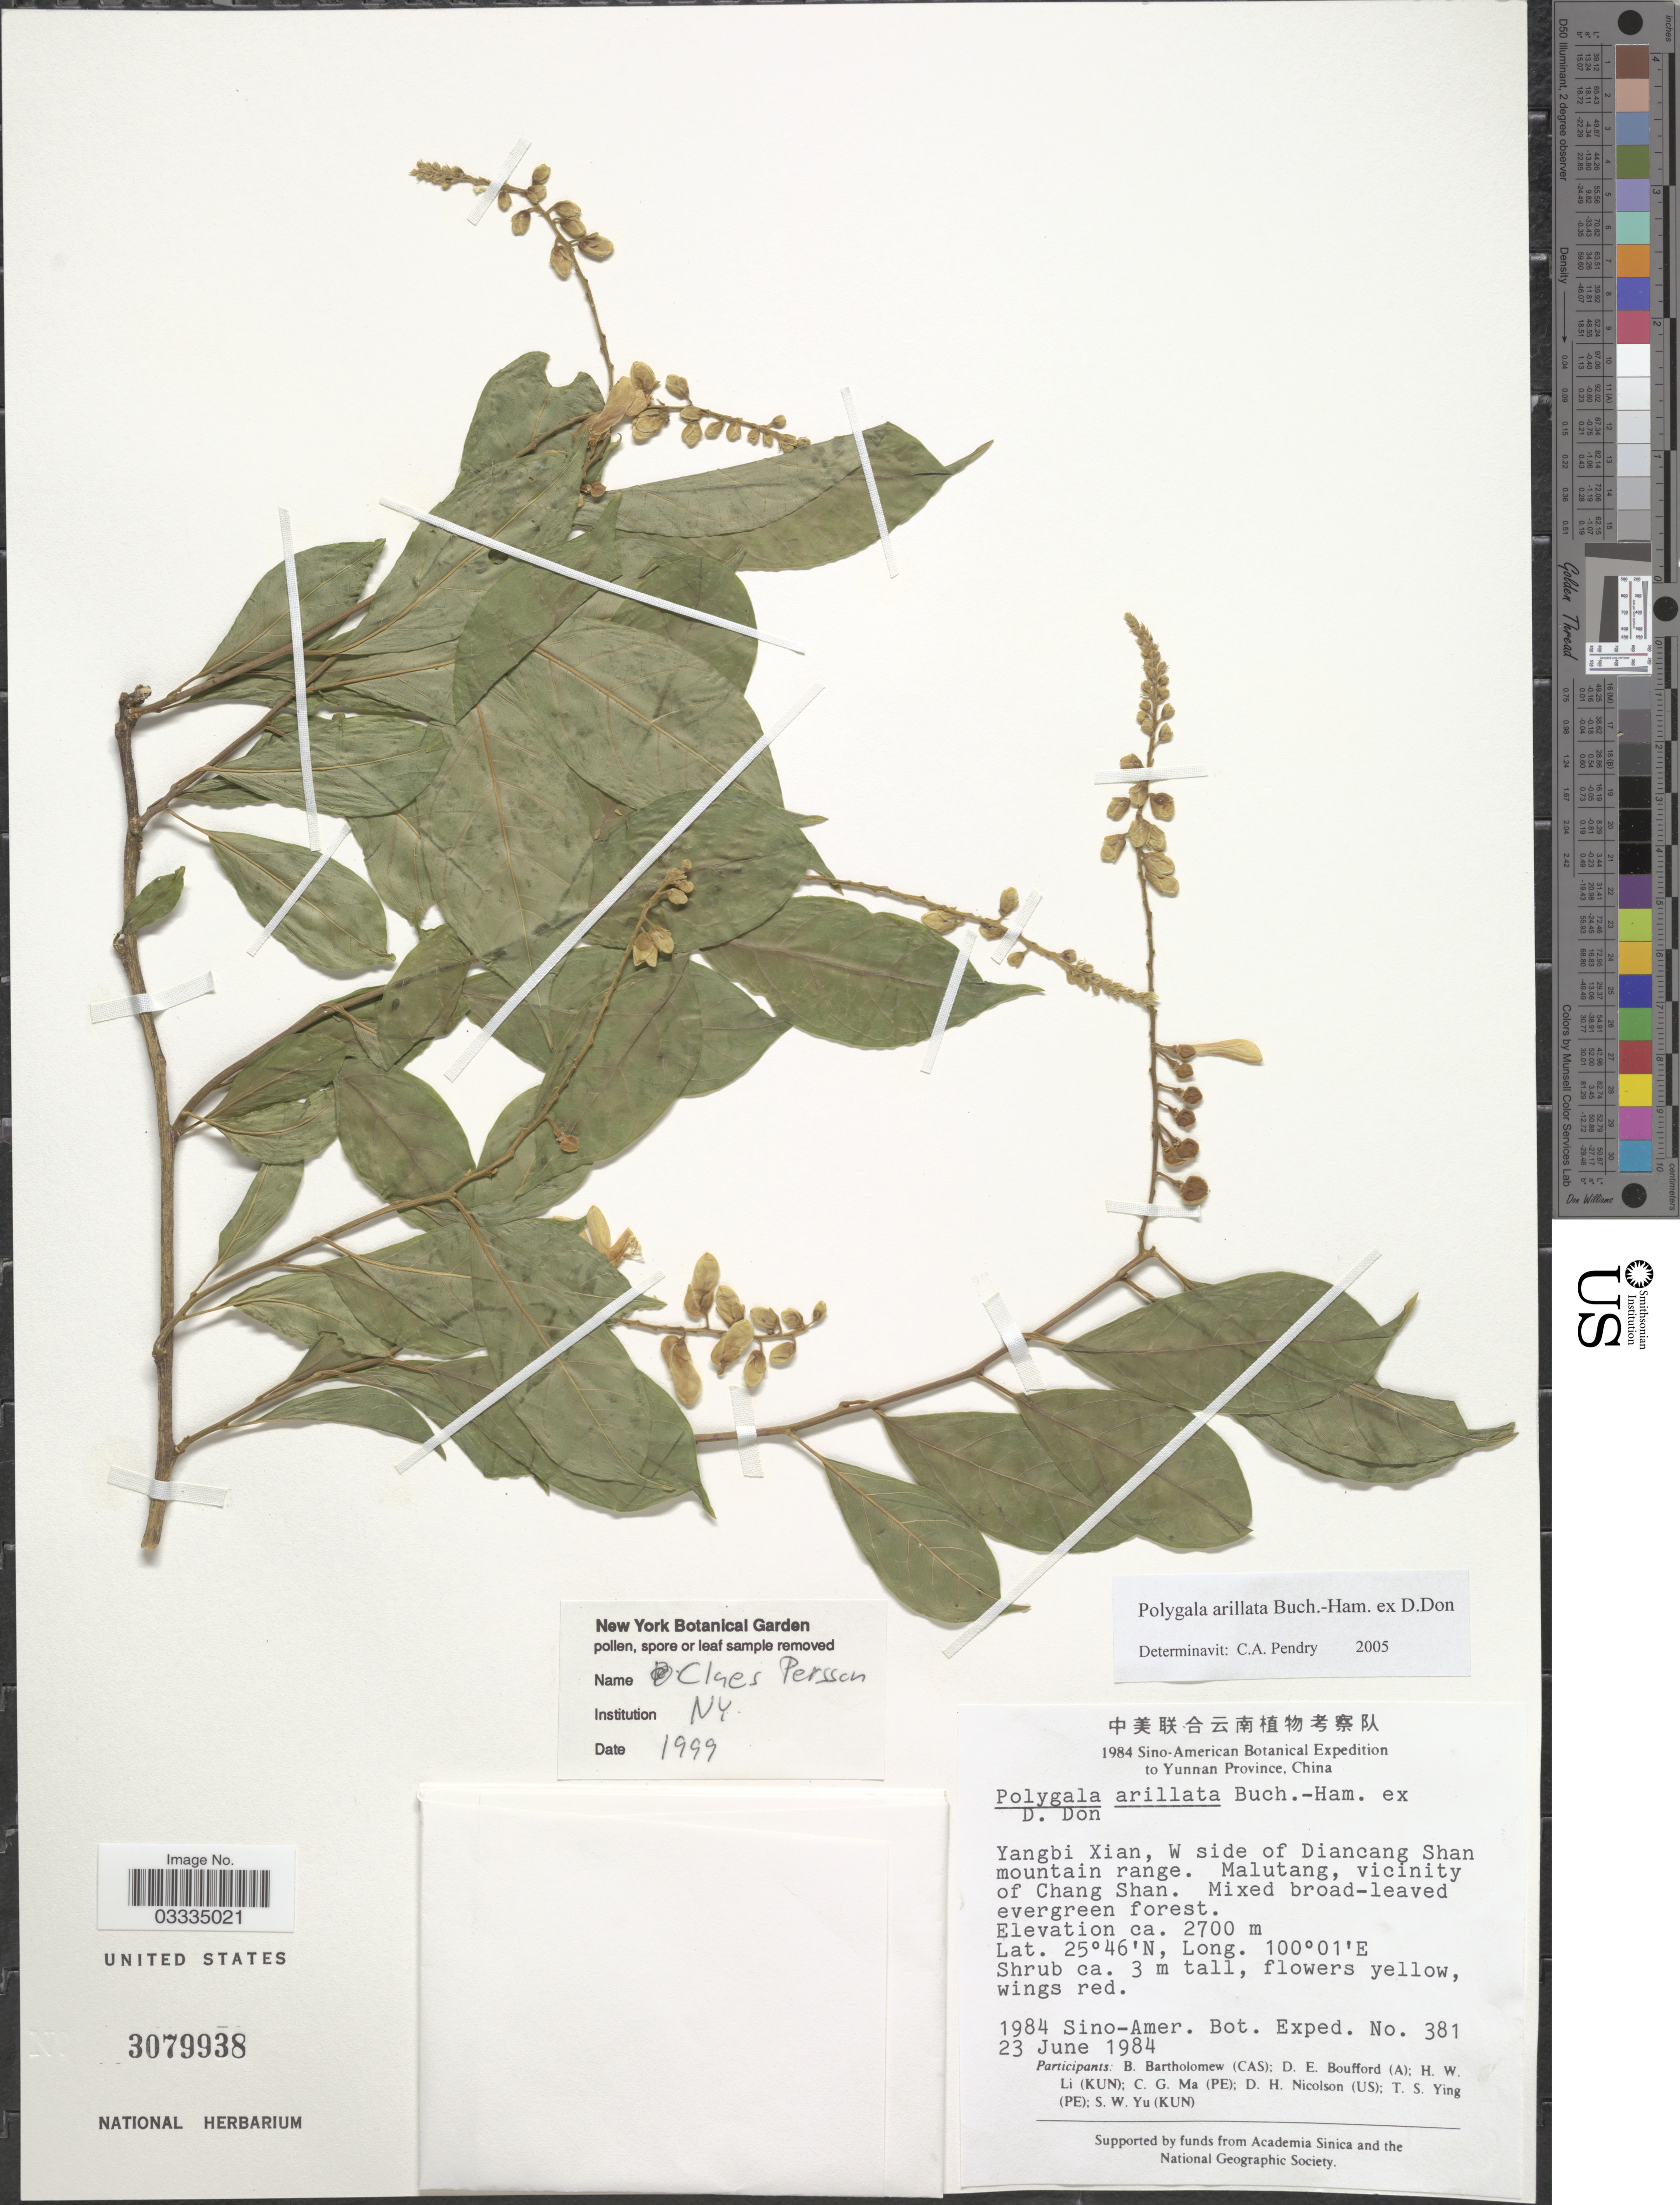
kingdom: Plantae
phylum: Tracheophyta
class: Magnoliopsida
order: Fabales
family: Polygalaceae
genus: Polygala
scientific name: Polygala arillata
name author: Buch.-Ham. ex D. Don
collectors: Sino-Amer. Bot. Exped. 1984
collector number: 381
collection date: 1984-06-23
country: China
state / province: Yunnan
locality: Yangbi Xian, W side of Diancang Shan mountain range. Malutang, vicinity of Chang Shan.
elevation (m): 2700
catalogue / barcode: US 3079938